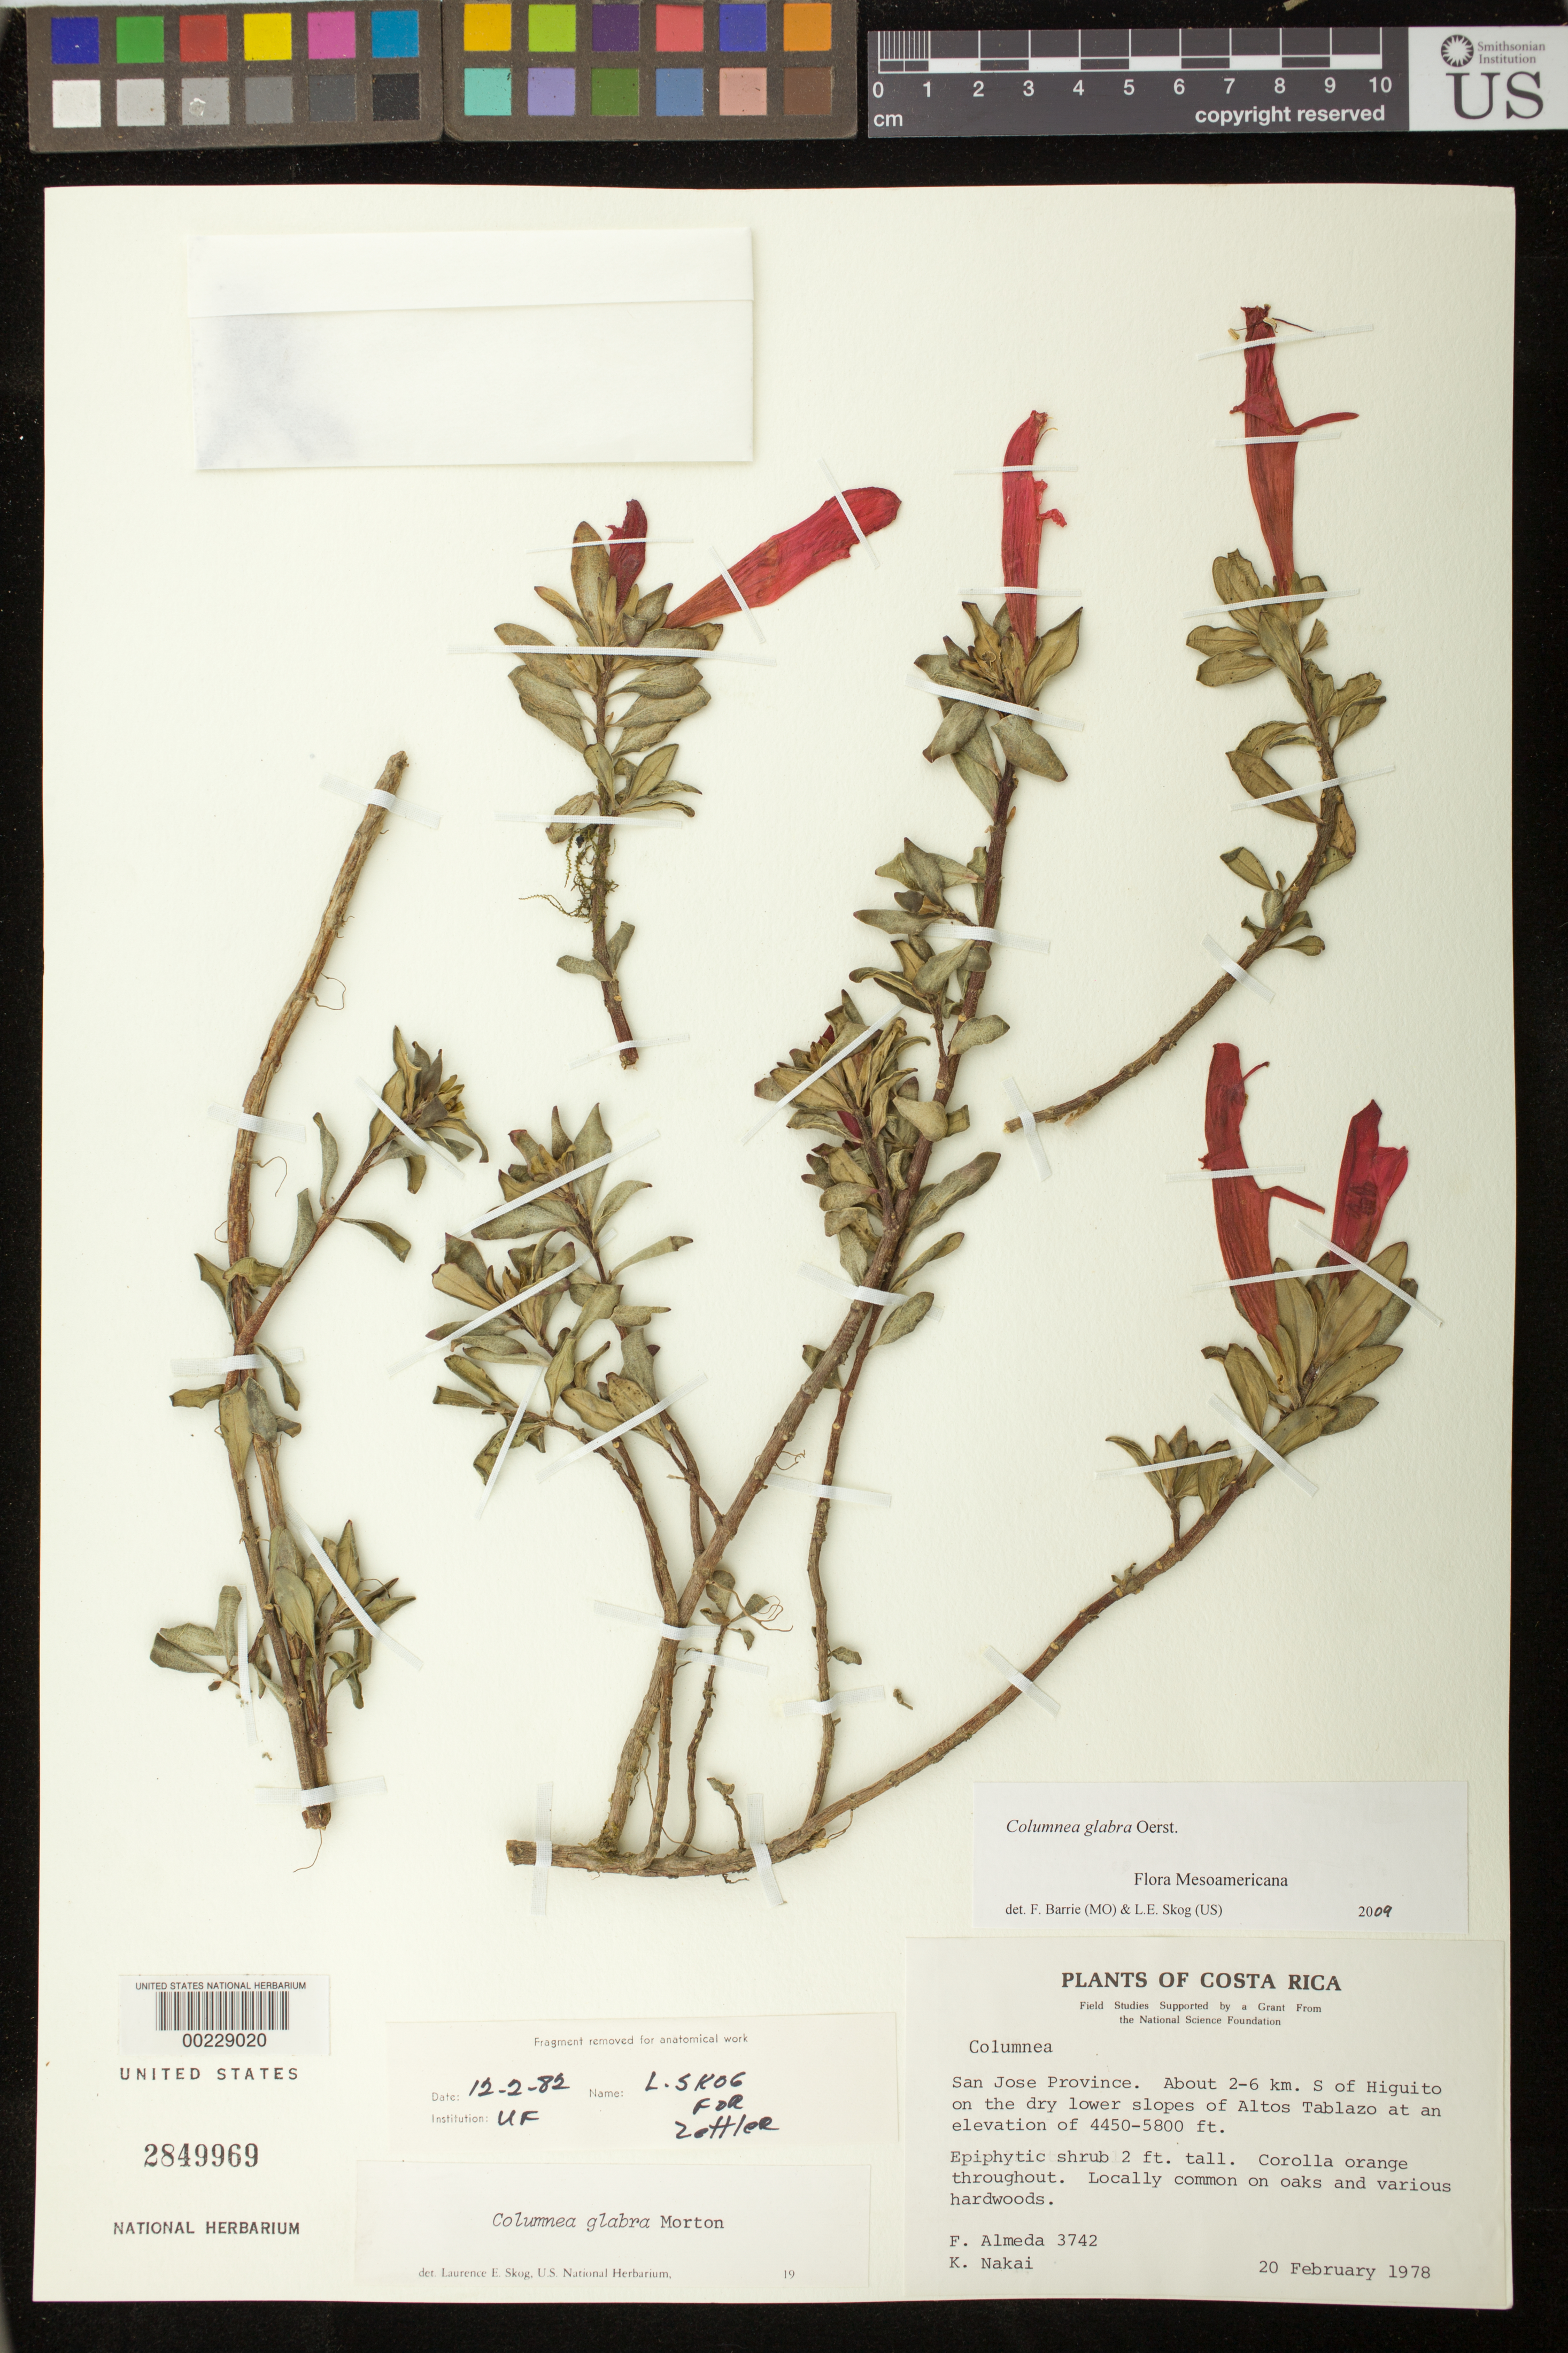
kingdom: Plantae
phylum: Tracheophyta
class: Magnoliopsida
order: Lamiales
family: Gesneriaceae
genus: Columnea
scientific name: Columnea glabra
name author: Oerst.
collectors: F. Almeda & K. M. Nakai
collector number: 3742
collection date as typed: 20 Feb 1978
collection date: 1978-02-20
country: Costa Rica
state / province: San José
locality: About 2-6 km S of Higuito on the dry lower slopes of Altos Tablazo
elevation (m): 1356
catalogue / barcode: US 2849969